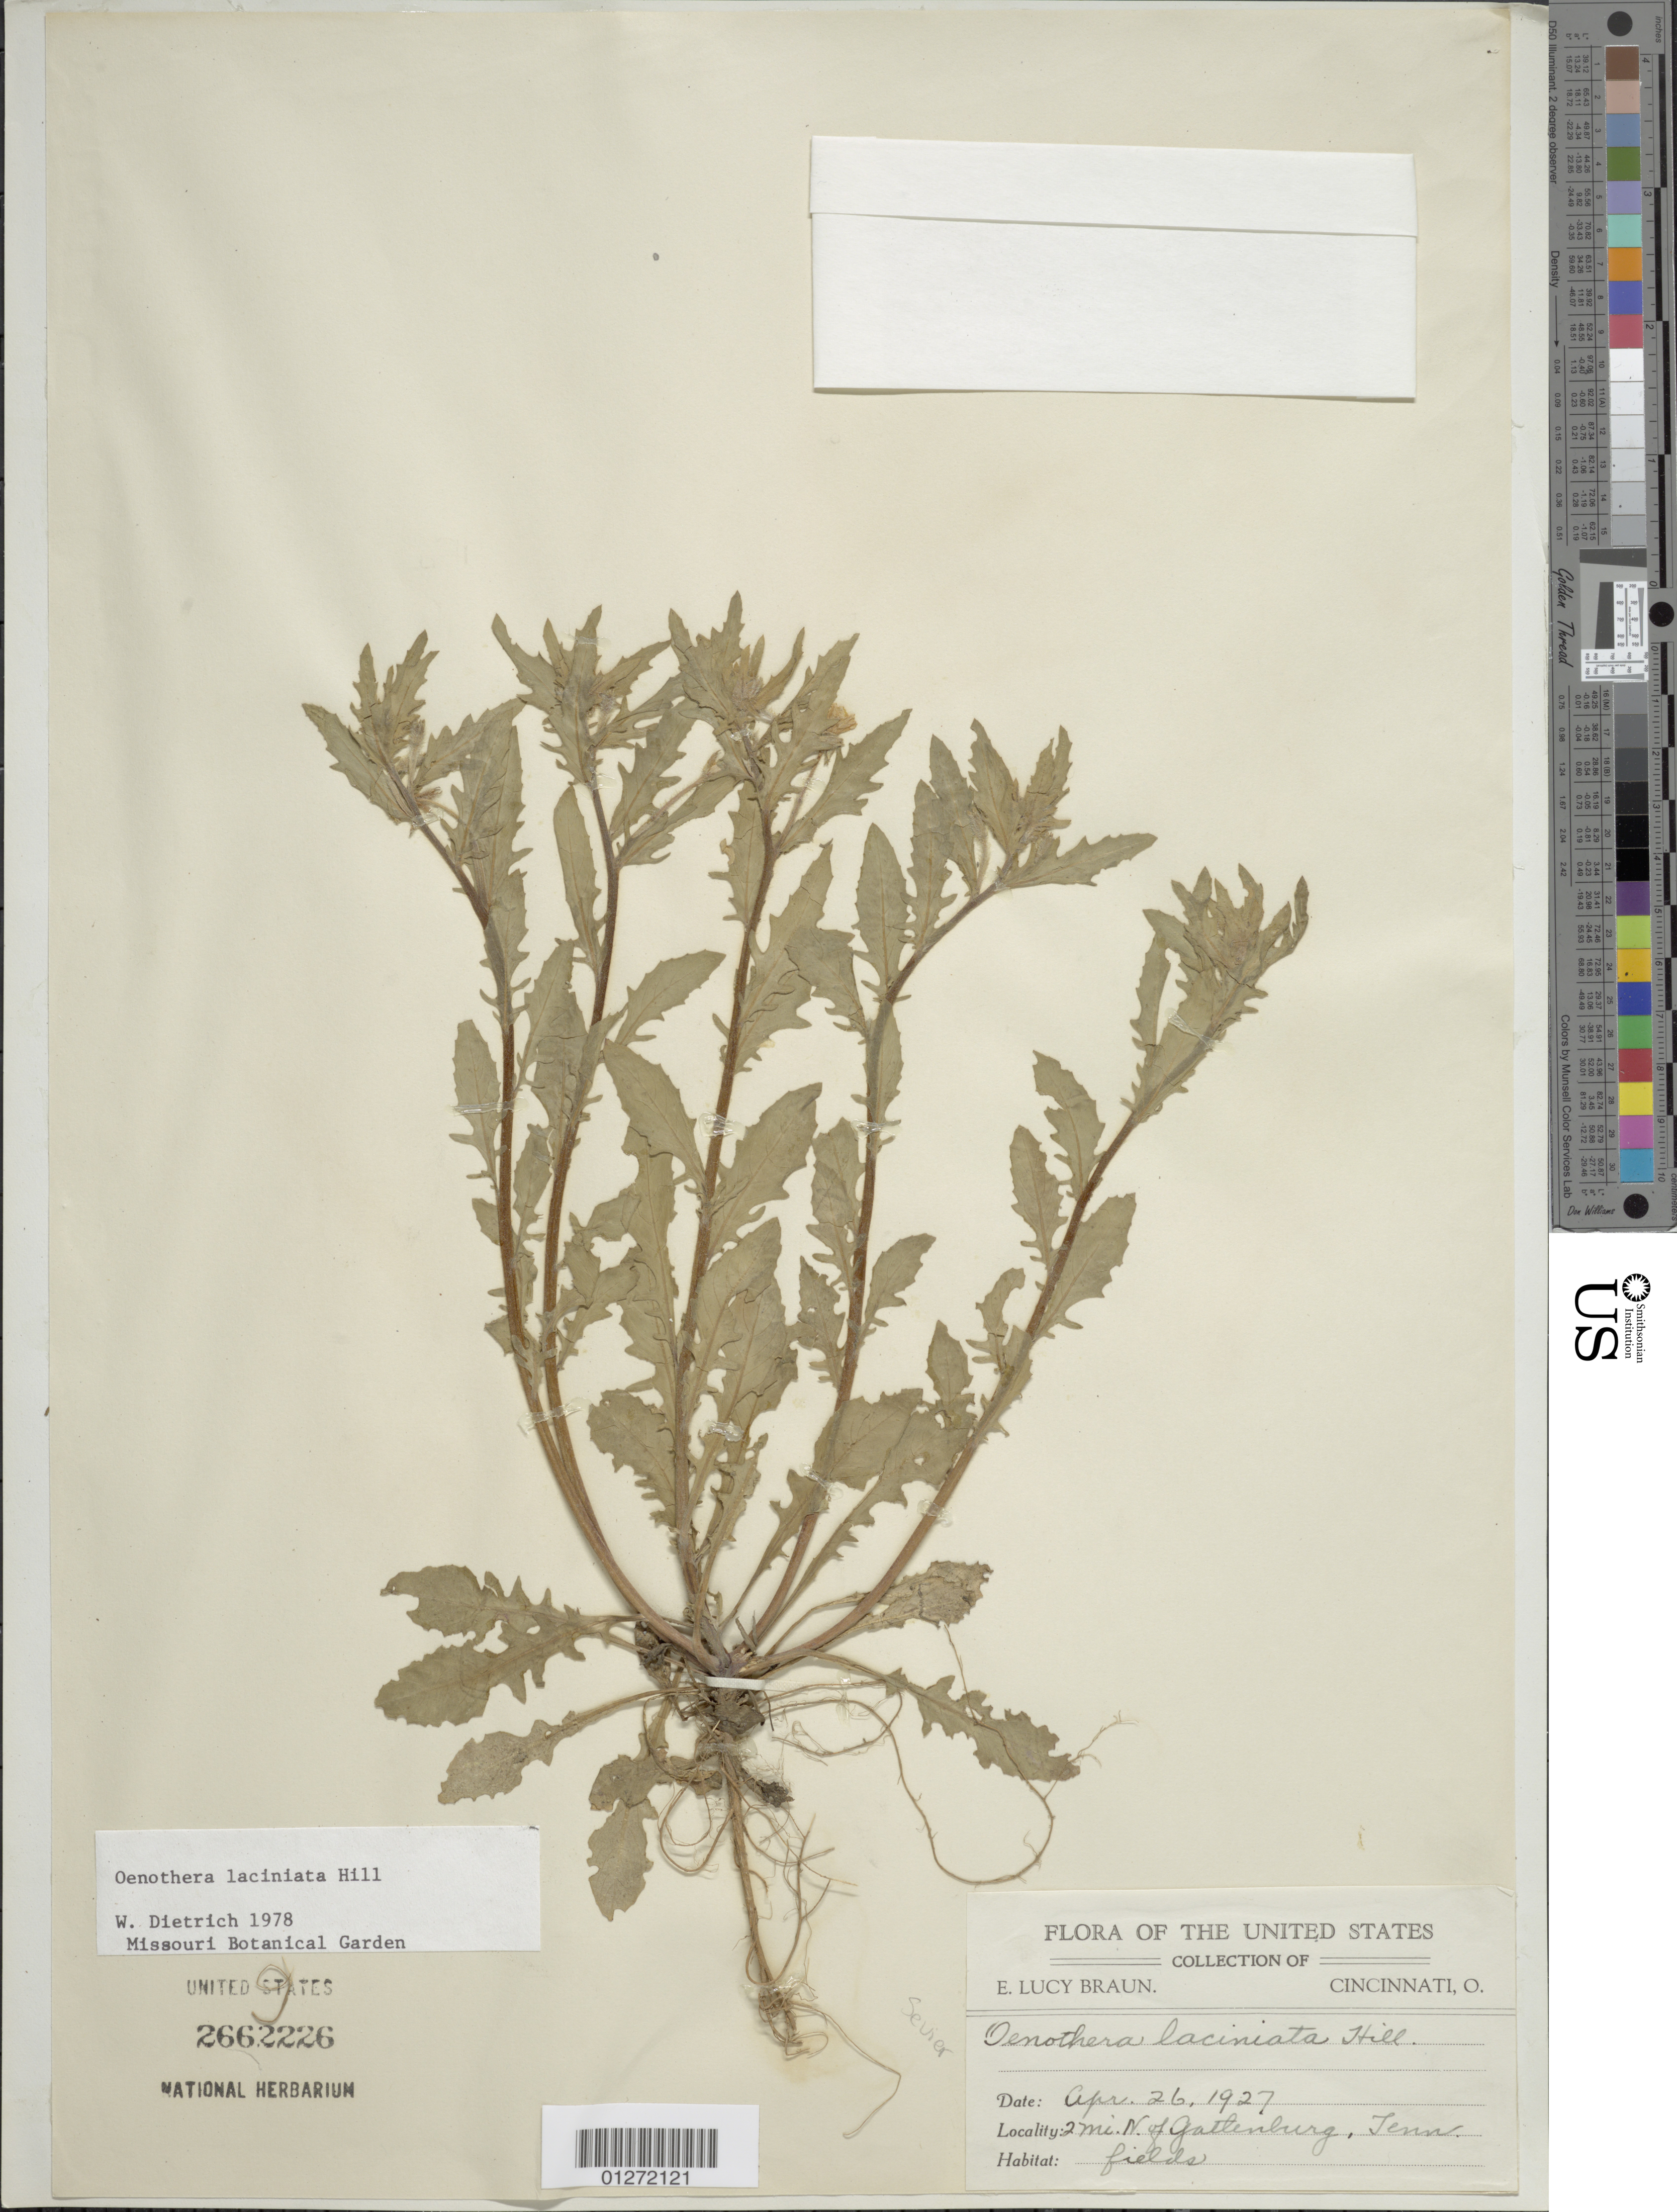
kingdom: Plantae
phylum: Tracheophyta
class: Magnoliopsida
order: Myrtales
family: Onagraceae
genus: Oenothera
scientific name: Oenothera laciniata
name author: Hill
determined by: Dietrich, W.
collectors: E. L. Braun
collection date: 1927-04-26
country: United States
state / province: Tennessee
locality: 2 mi N of Gatlinburg.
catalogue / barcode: US 2662226